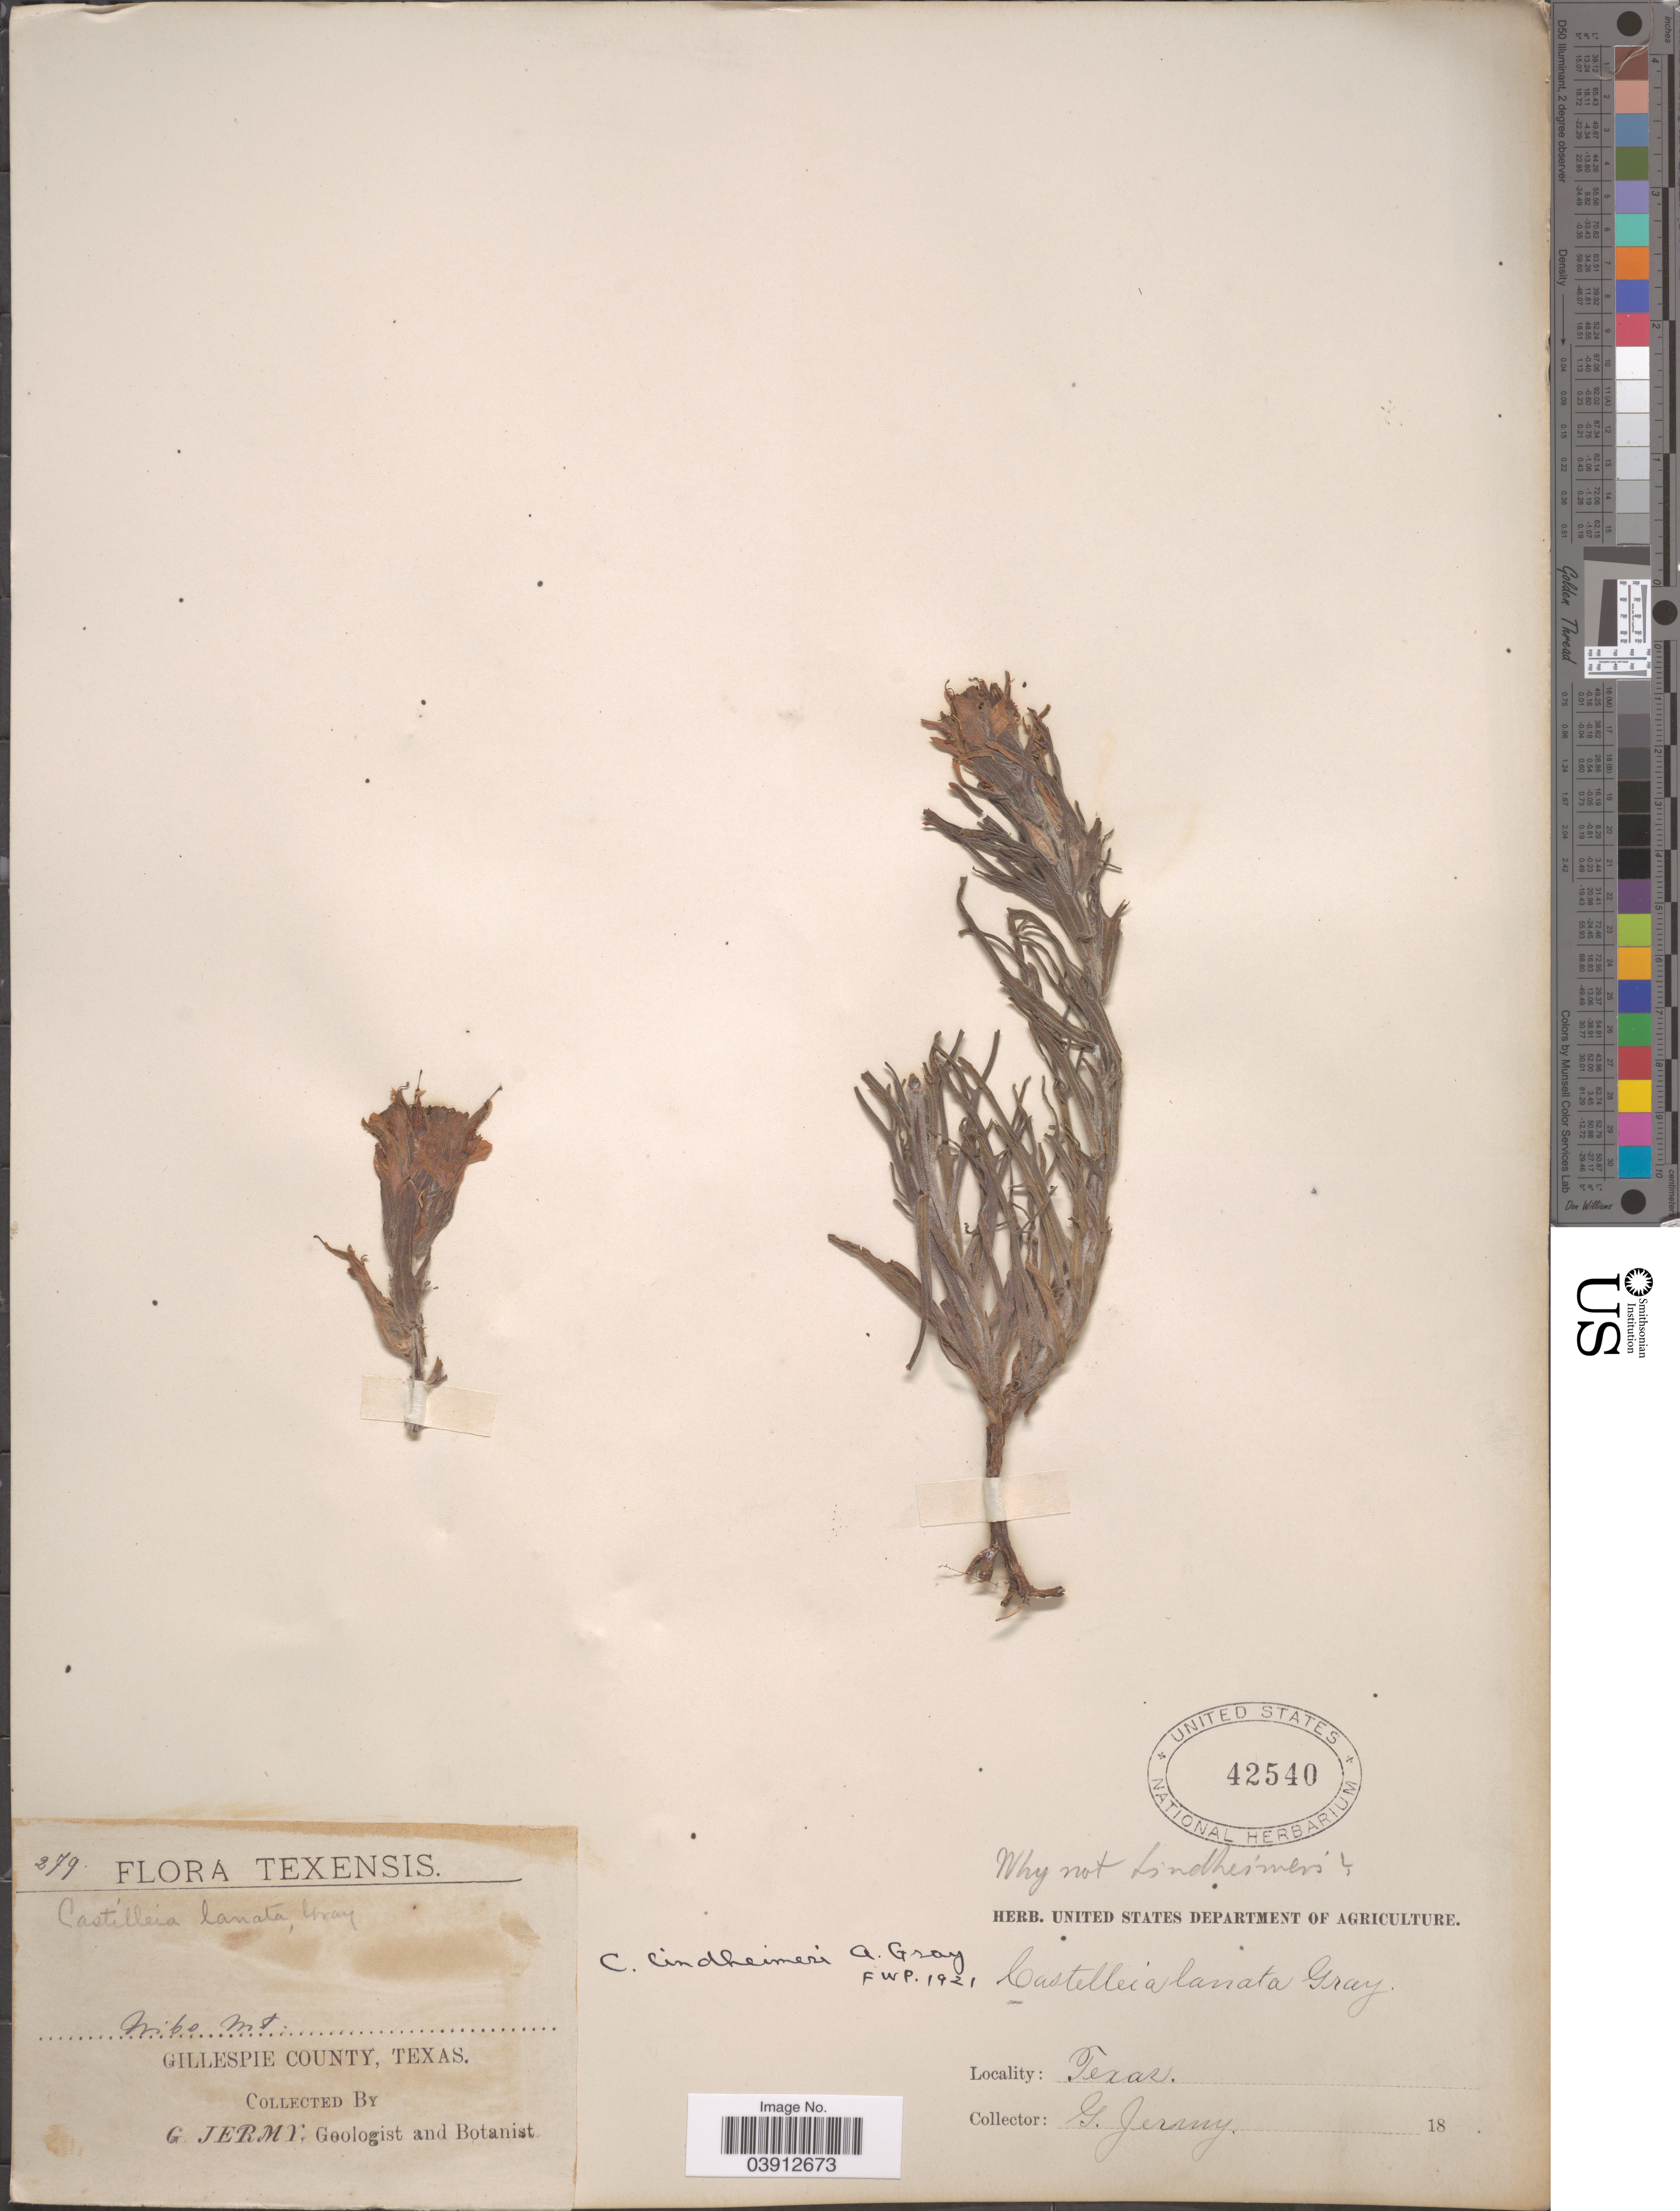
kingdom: Plantae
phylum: Tracheophyta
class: Magnoliopsida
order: Lamiales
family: Orobanchaceae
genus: Castilleja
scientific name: Castilleja lindheimeri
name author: A. Gray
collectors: G. Jermy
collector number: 279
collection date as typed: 18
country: United States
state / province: Texas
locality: Nibo Mt. Gillespie County.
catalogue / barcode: US 42540